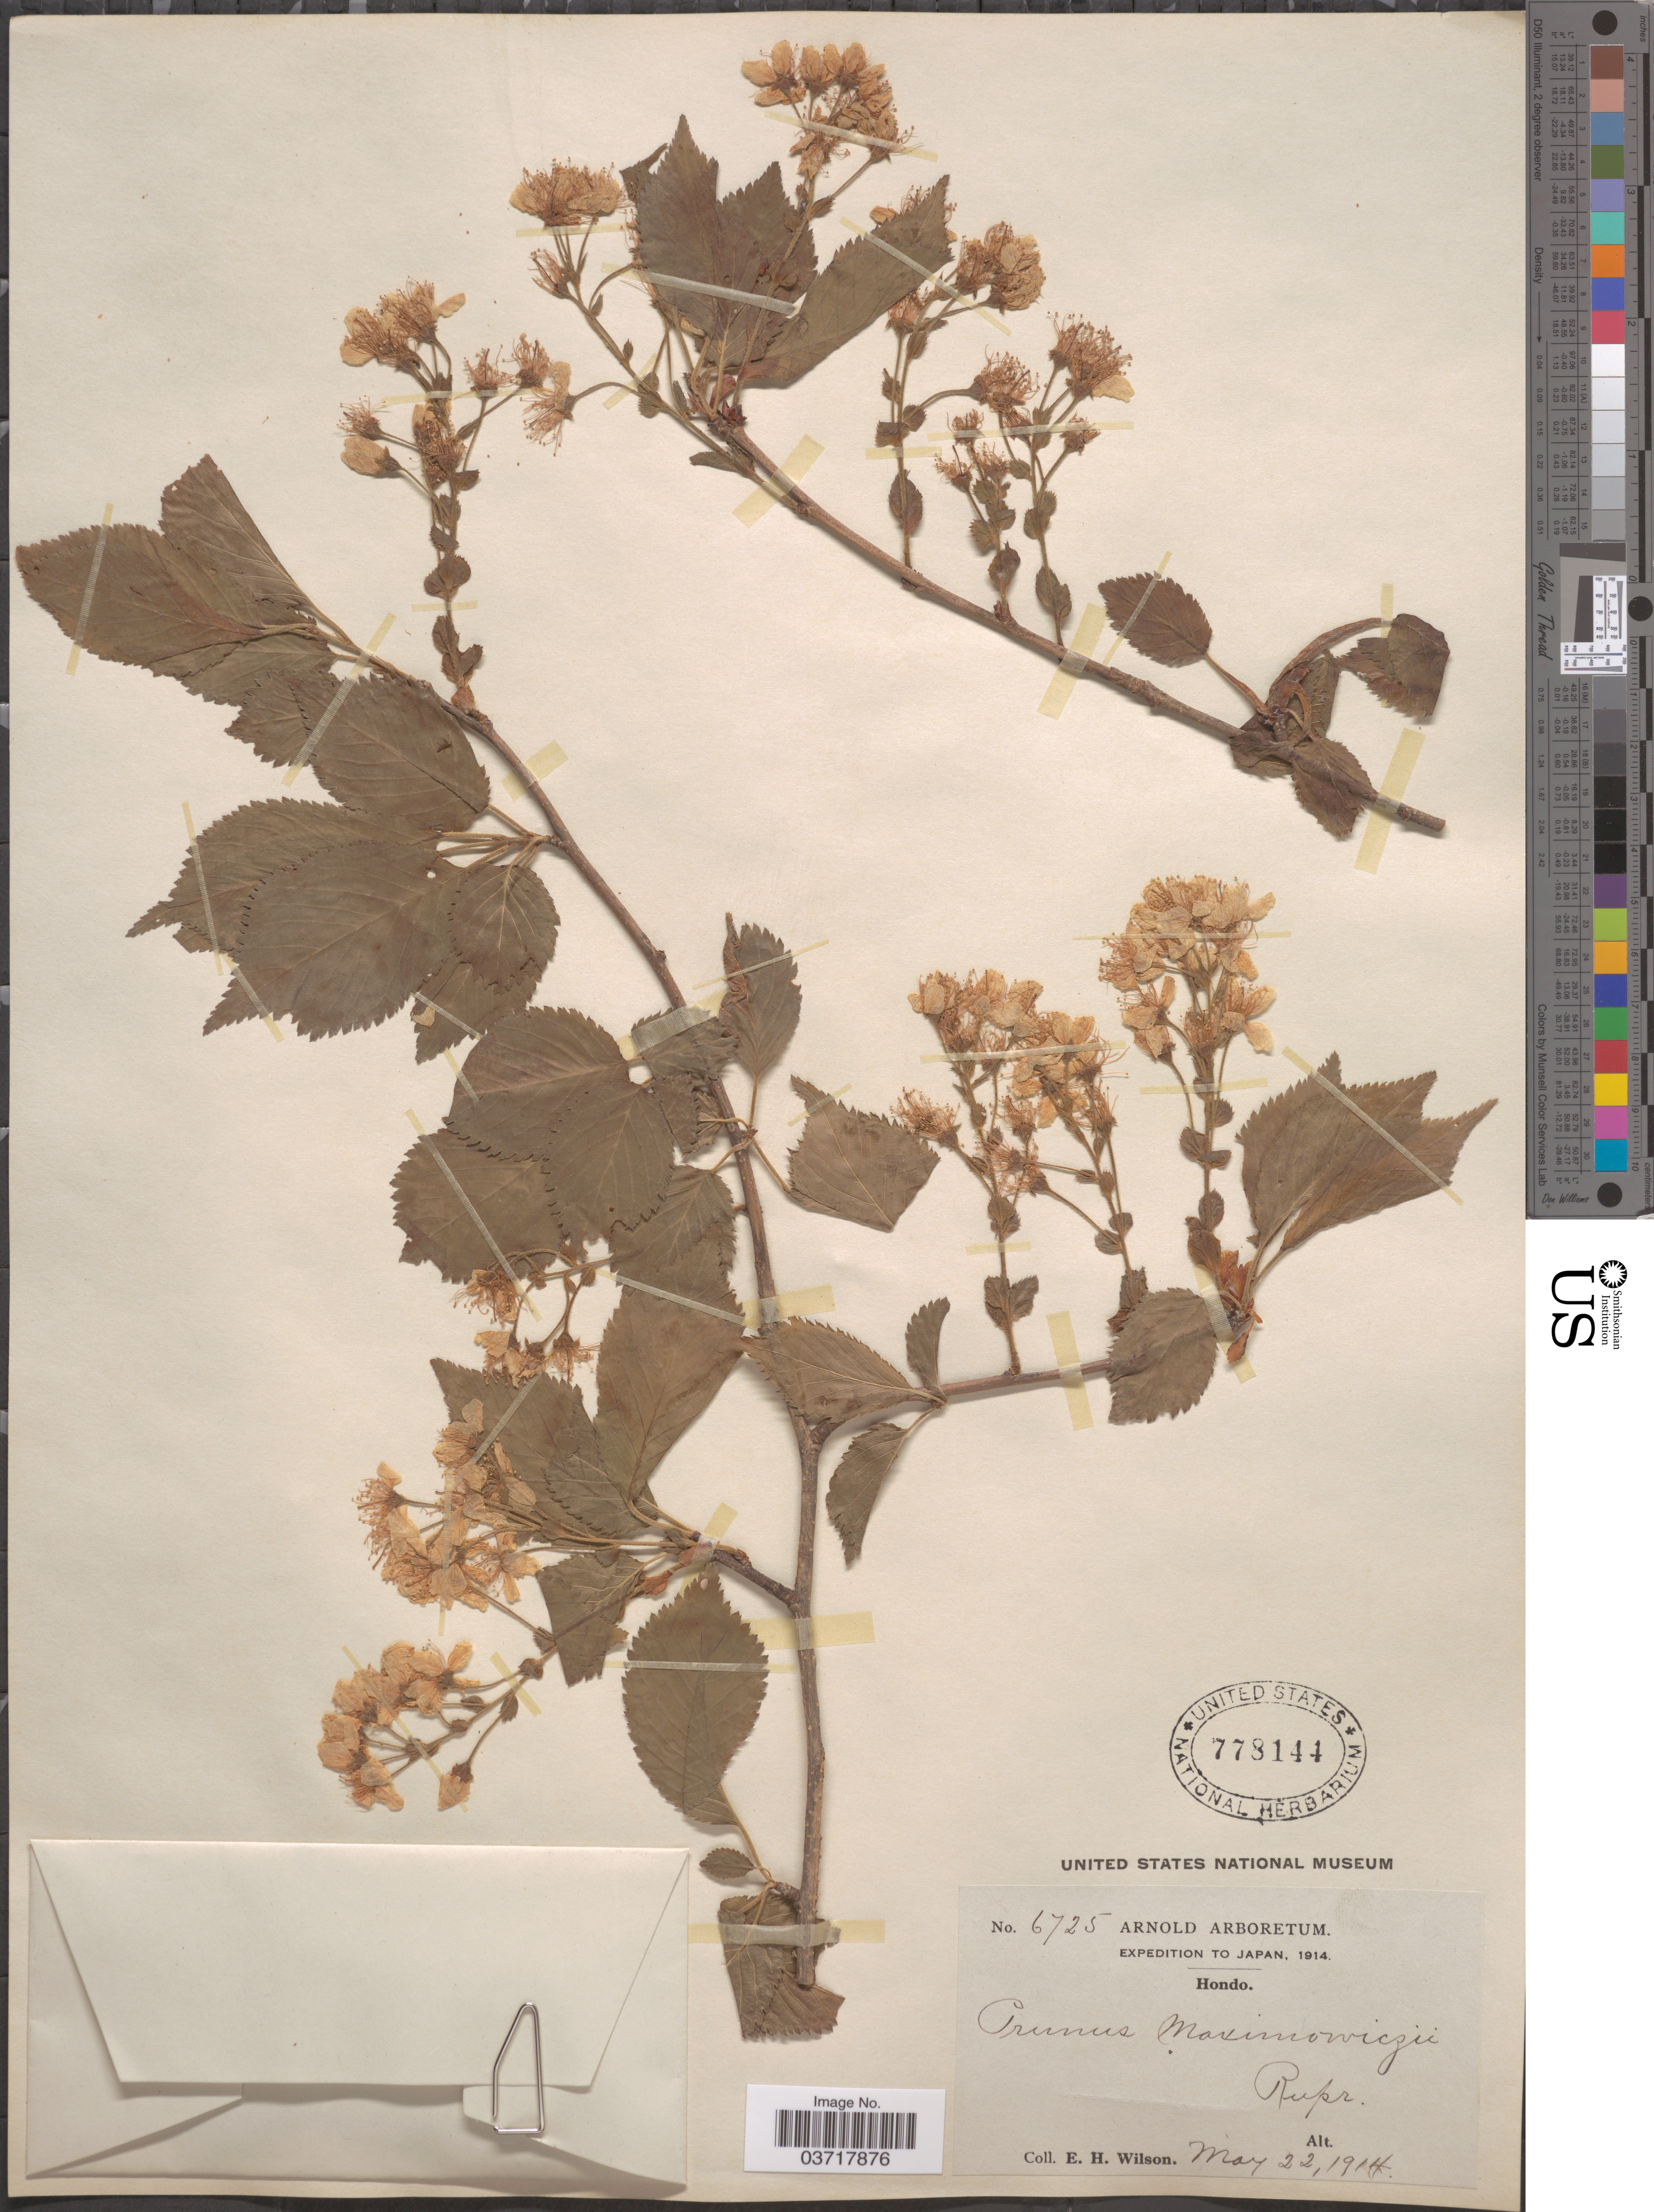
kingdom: Plantae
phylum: Tracheophyta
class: Magnoliopsida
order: Rosales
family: Rosaceae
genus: Prunus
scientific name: Prunus maximowiczii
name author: Rupr.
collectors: E. Wilson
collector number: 6725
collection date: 1914-05-22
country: Japan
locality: Hondo.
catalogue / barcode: US 778144